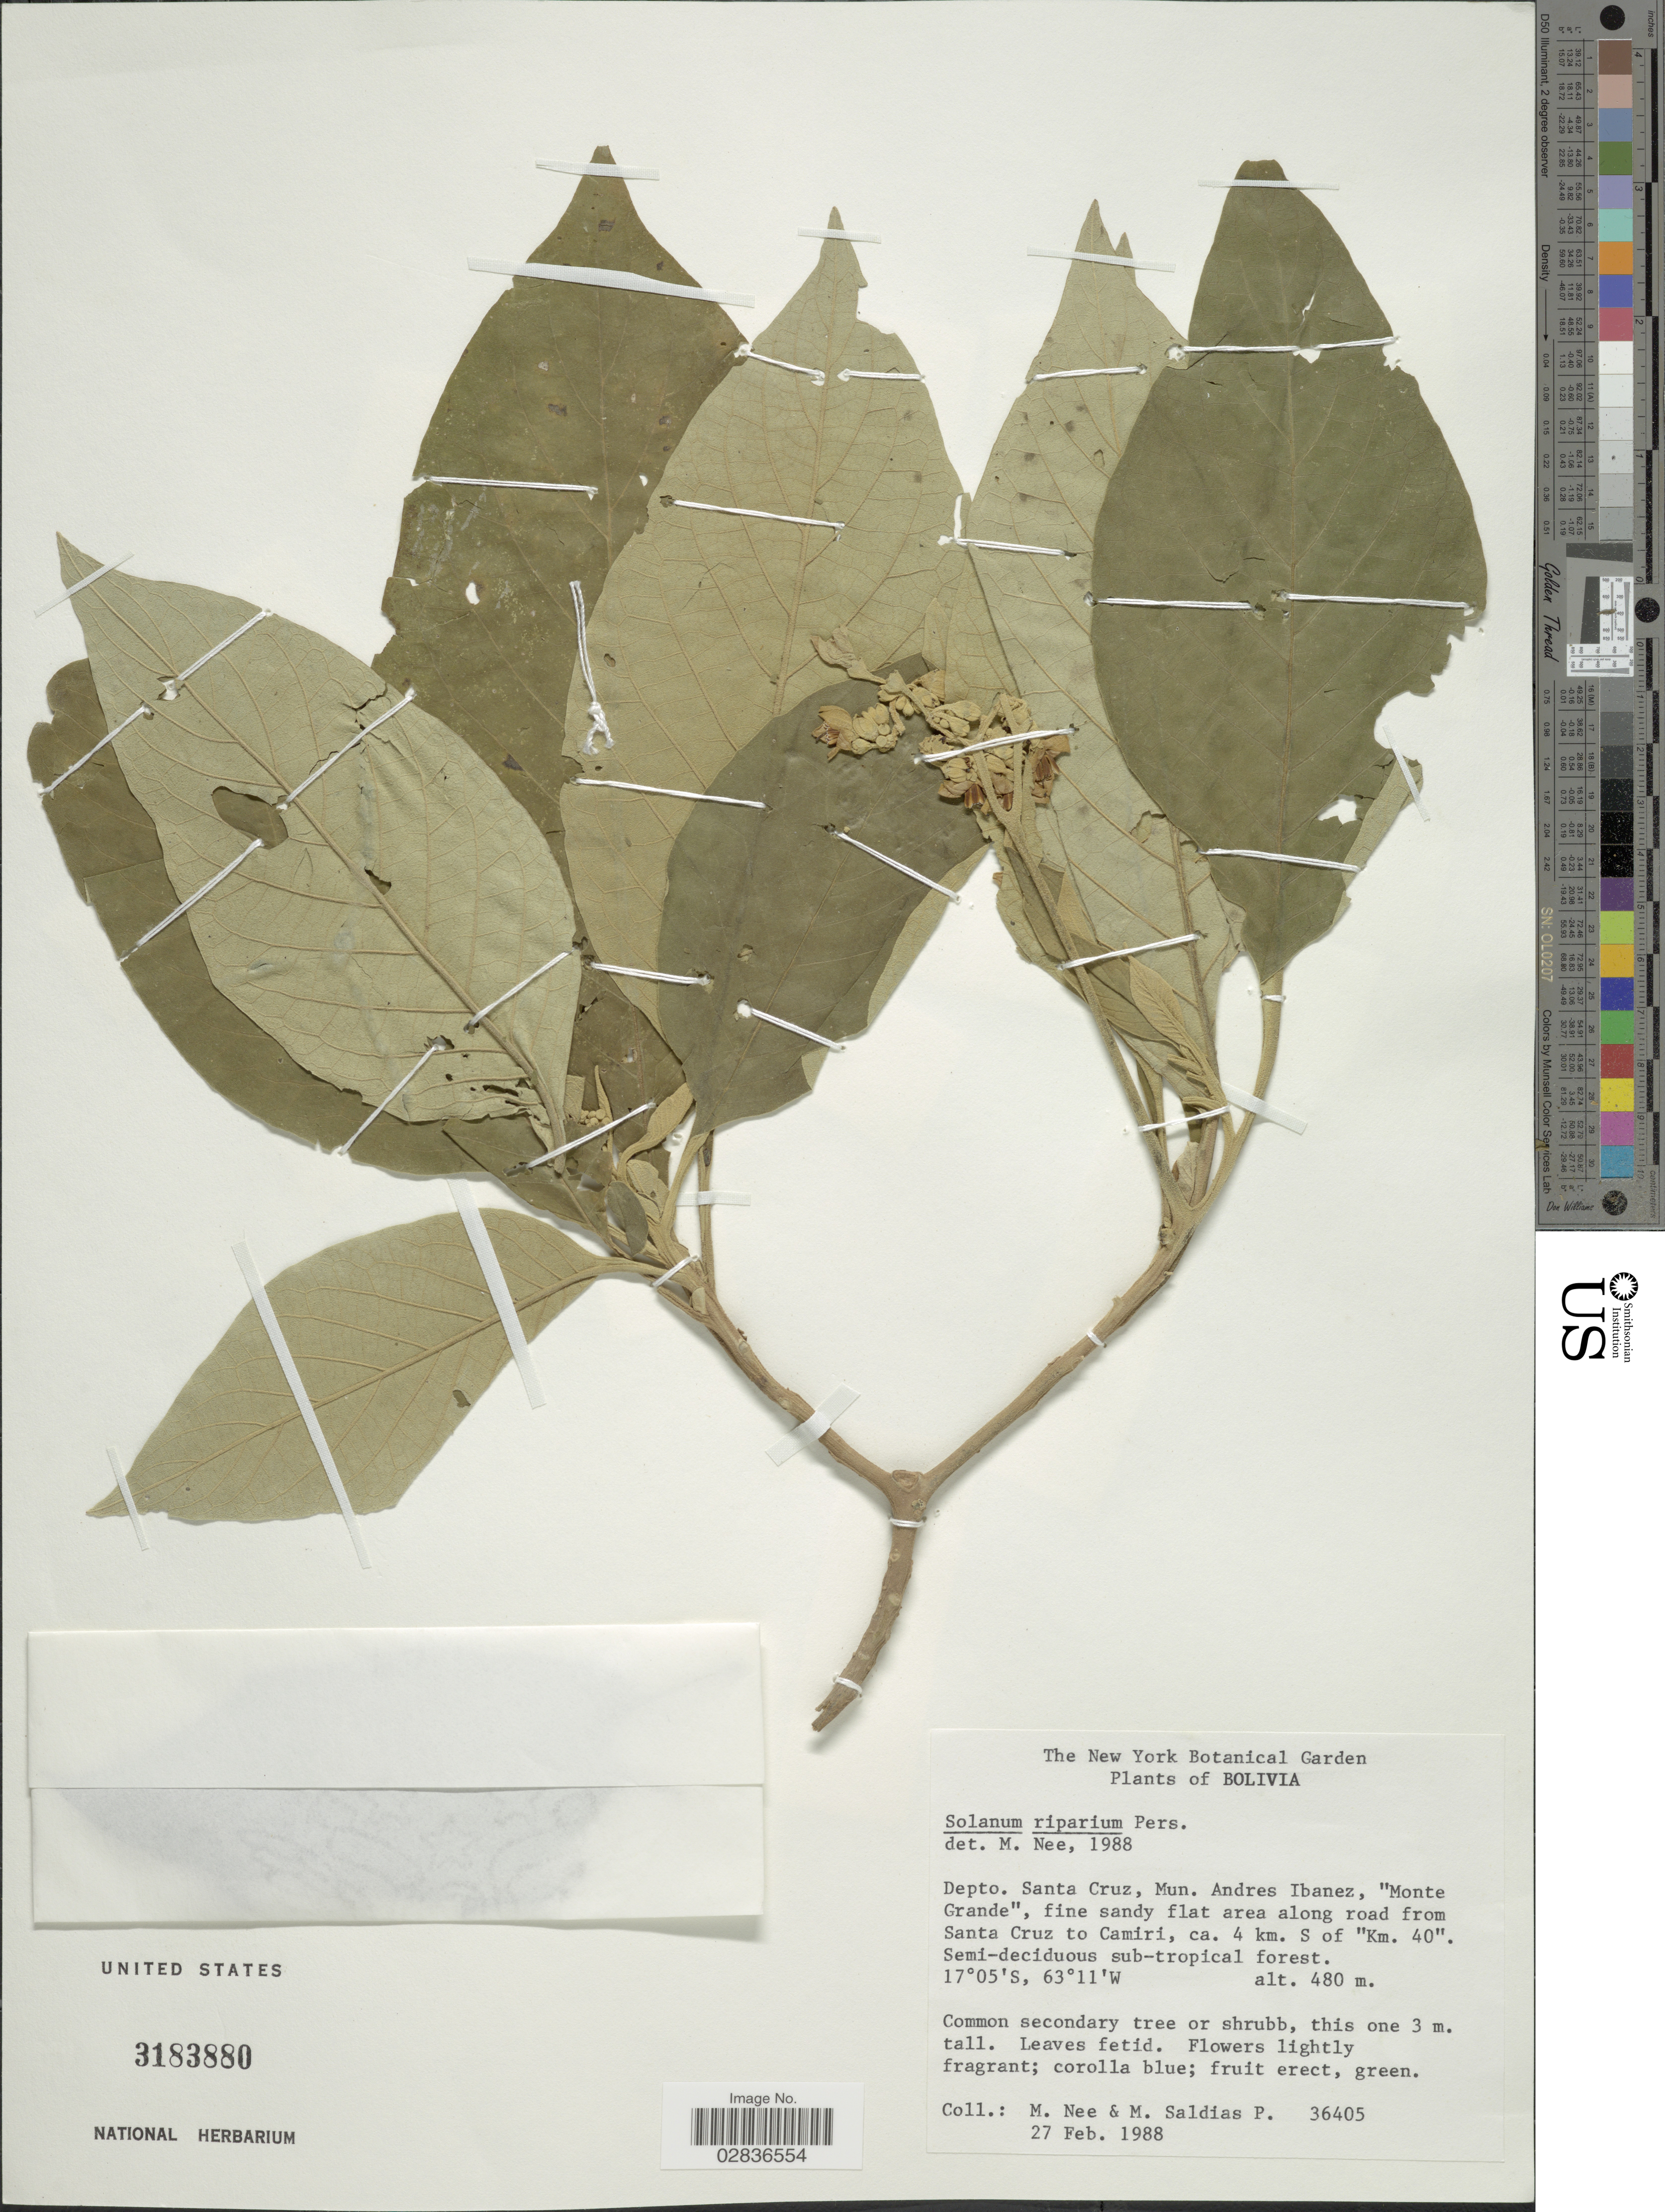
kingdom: Plantae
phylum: Tracheophyta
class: Magnoliopsida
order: Solanales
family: Solanaceae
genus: Solanum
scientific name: Solanum riparium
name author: Pers.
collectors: M. Nee & M. Saldias P.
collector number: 36405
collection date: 1988-02-27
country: Bolivia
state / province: Santa Cruz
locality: Depto. Santa Cruz, Mun. Andres Ibanez, "Monte Grande", fine sandy flat area along road from Santa Cruz to Camiri, ca. 4 km. S. of "Km. 40".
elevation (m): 480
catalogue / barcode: US 3183880